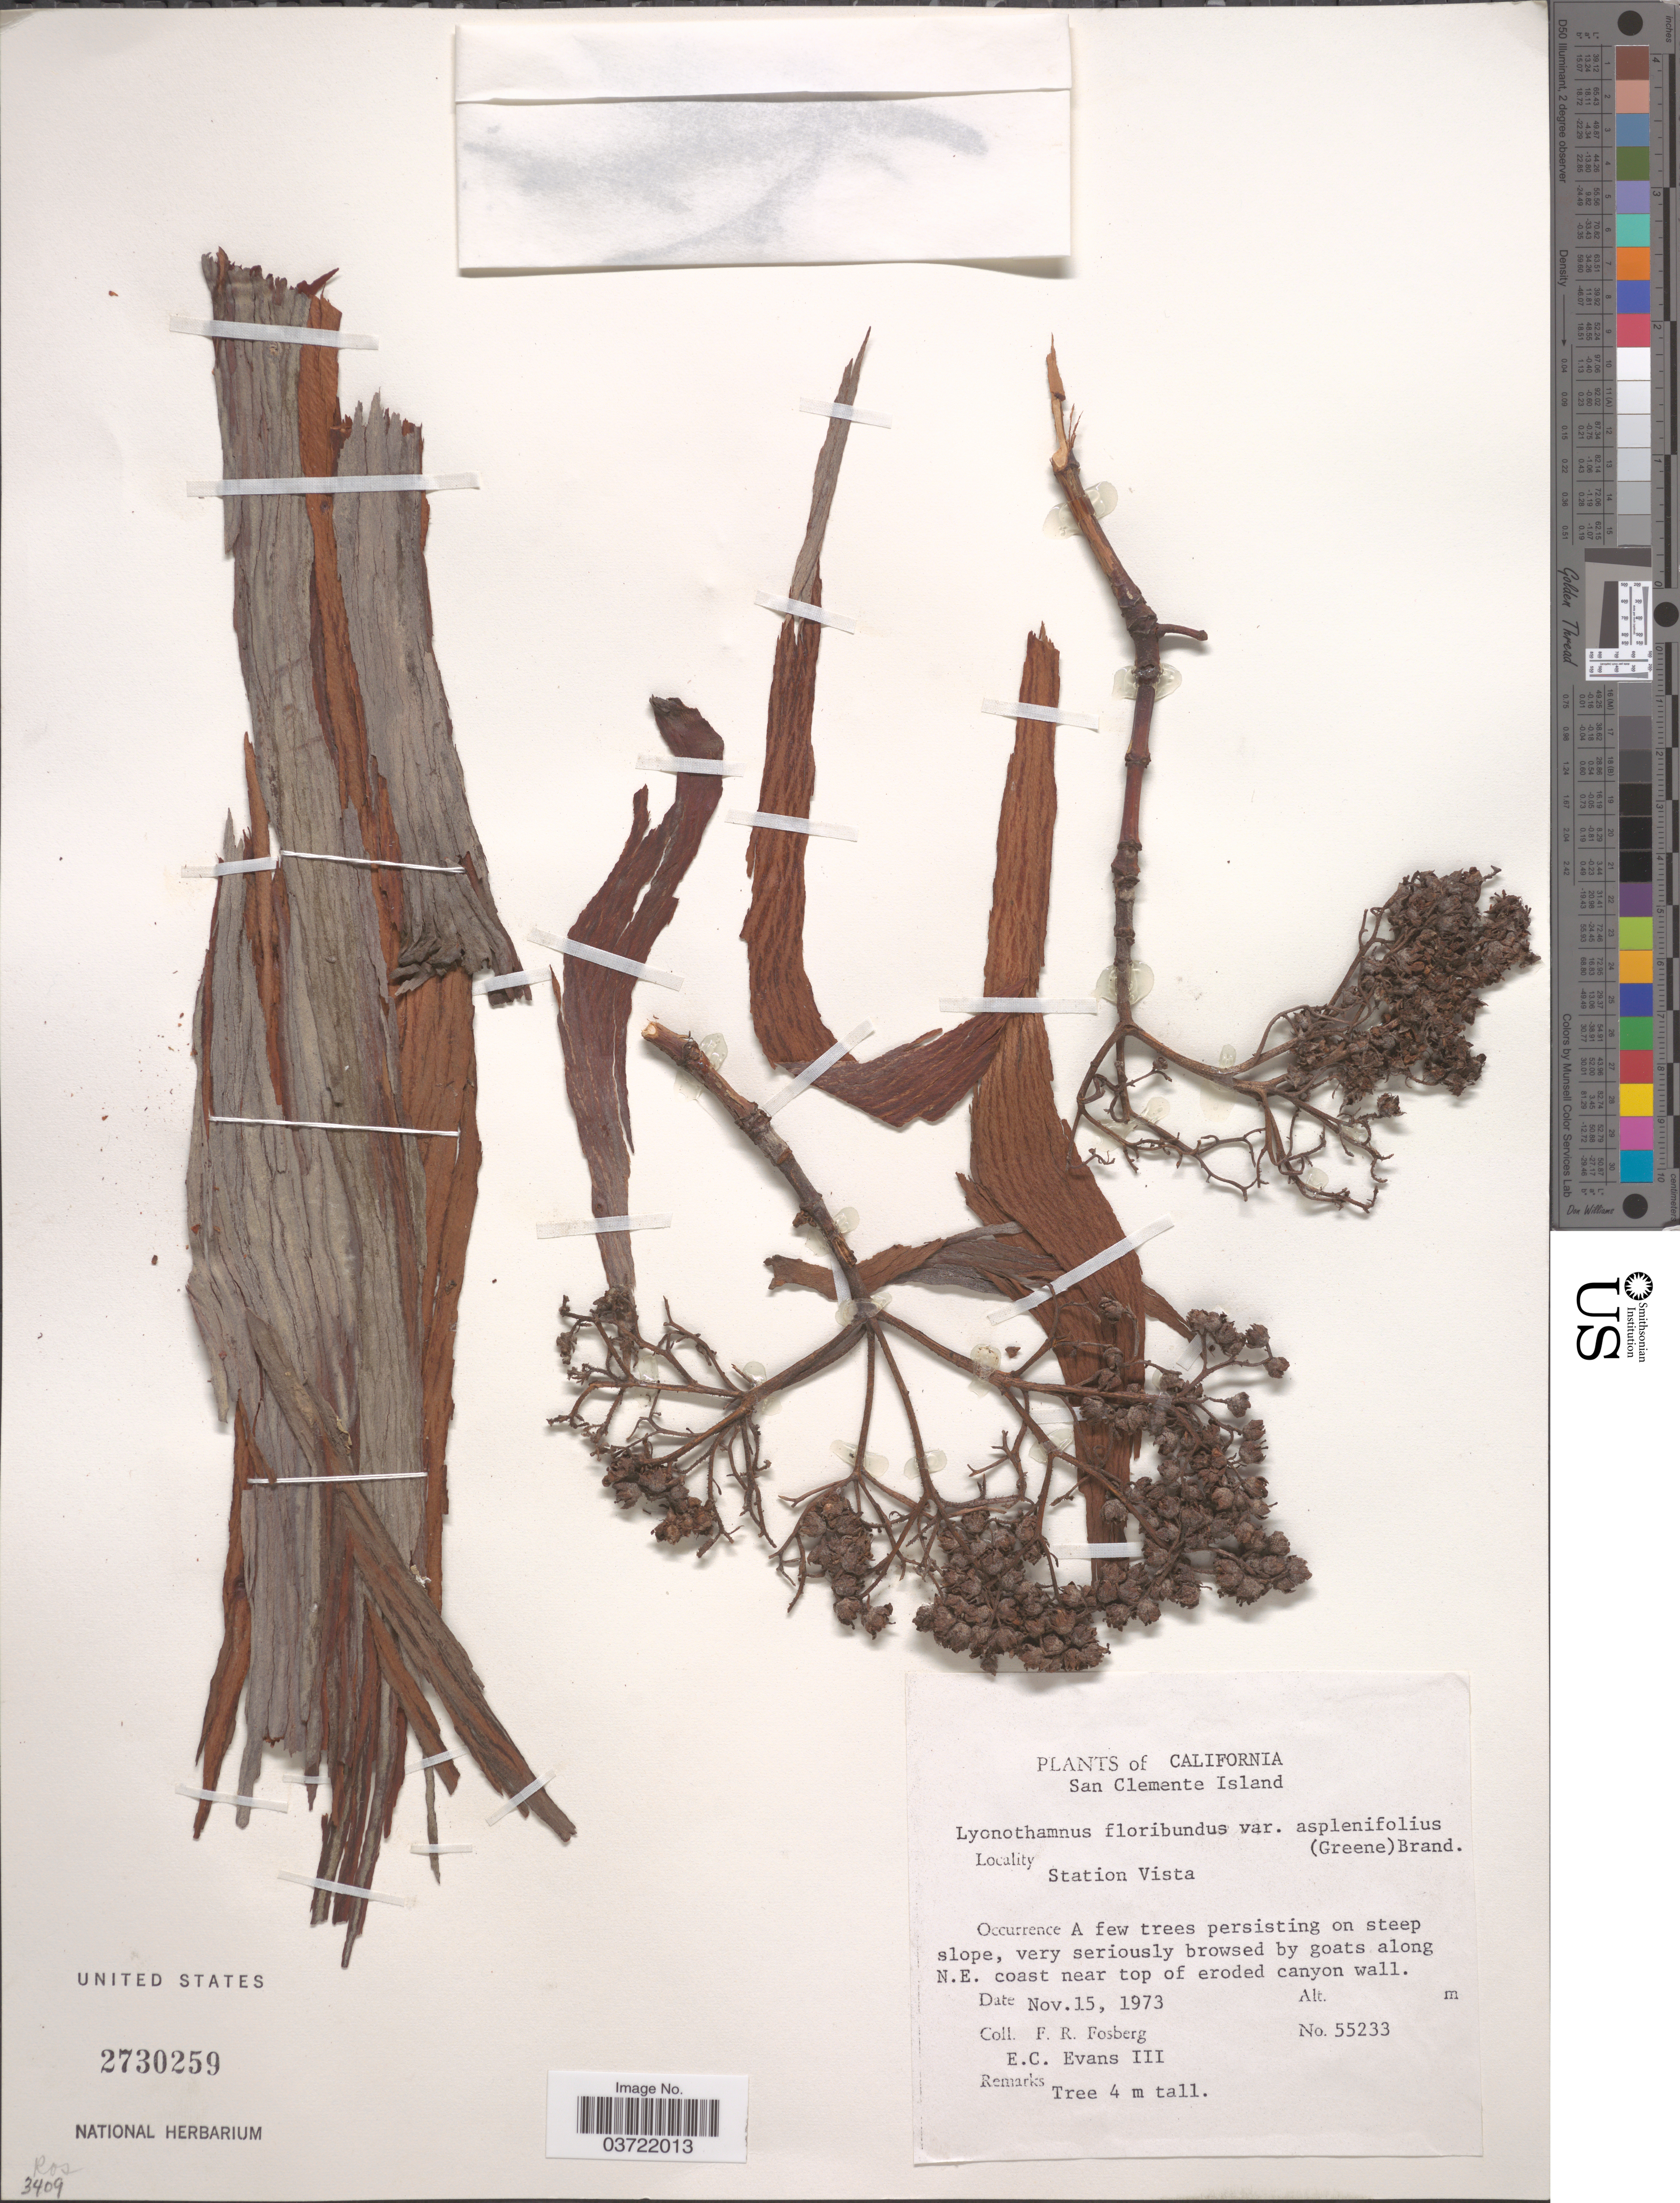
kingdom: Plantae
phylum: Tracheophyta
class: Magnoliopsida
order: Rosales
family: Rosaceae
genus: Lyonothamnus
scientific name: Lyonothamnus floribundus var. aspleniifolius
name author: (Greene) Brandegee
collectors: F. R. Fosberg & E. C. Evans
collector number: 55233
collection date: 1973-11-15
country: United States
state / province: California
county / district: Los Angeles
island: San Clemente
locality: San Clemente Island. Station Vista.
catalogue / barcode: US 2730259